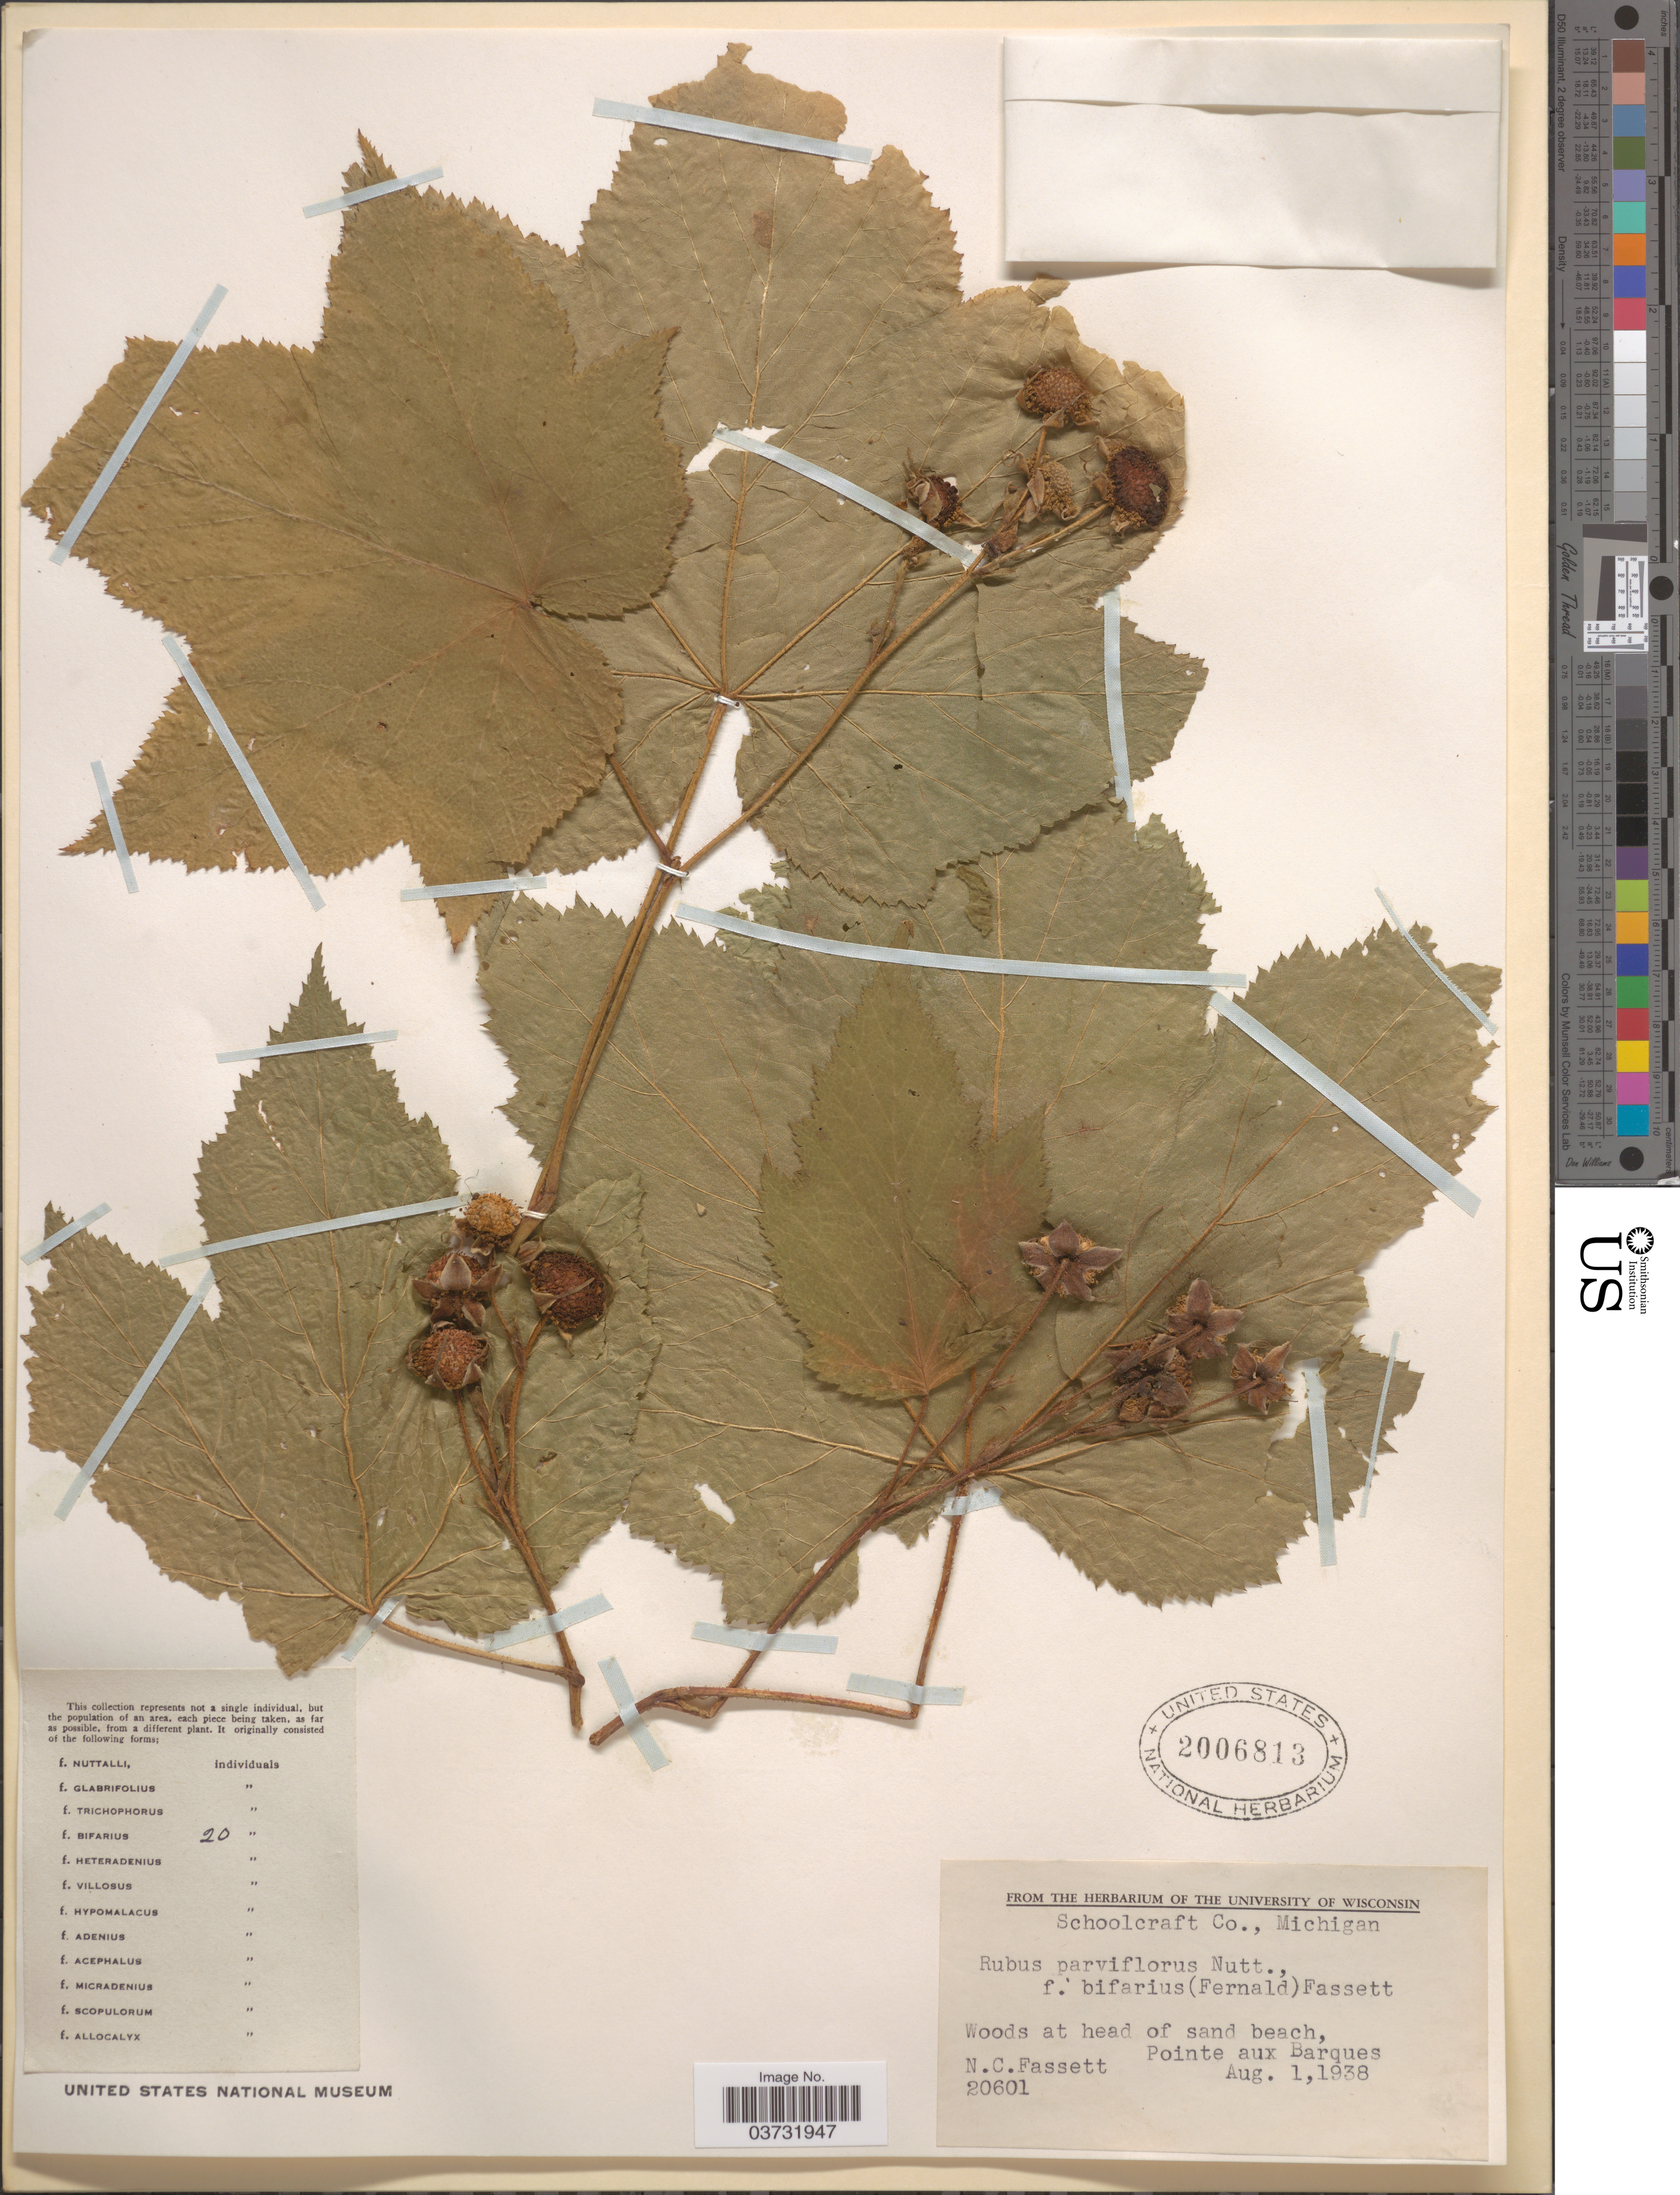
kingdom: Plantae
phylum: Tracheophyta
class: Magnoliopsida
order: Rosales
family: Rosaceae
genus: Rubus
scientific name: Rubus parviflorus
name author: Nutt.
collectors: N. C. Fassett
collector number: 20601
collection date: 1938-08-01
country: United States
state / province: Michigan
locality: Schoolcraft Co. Woods at head of sand beach, Pointe aux Barques.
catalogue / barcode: US 2006813